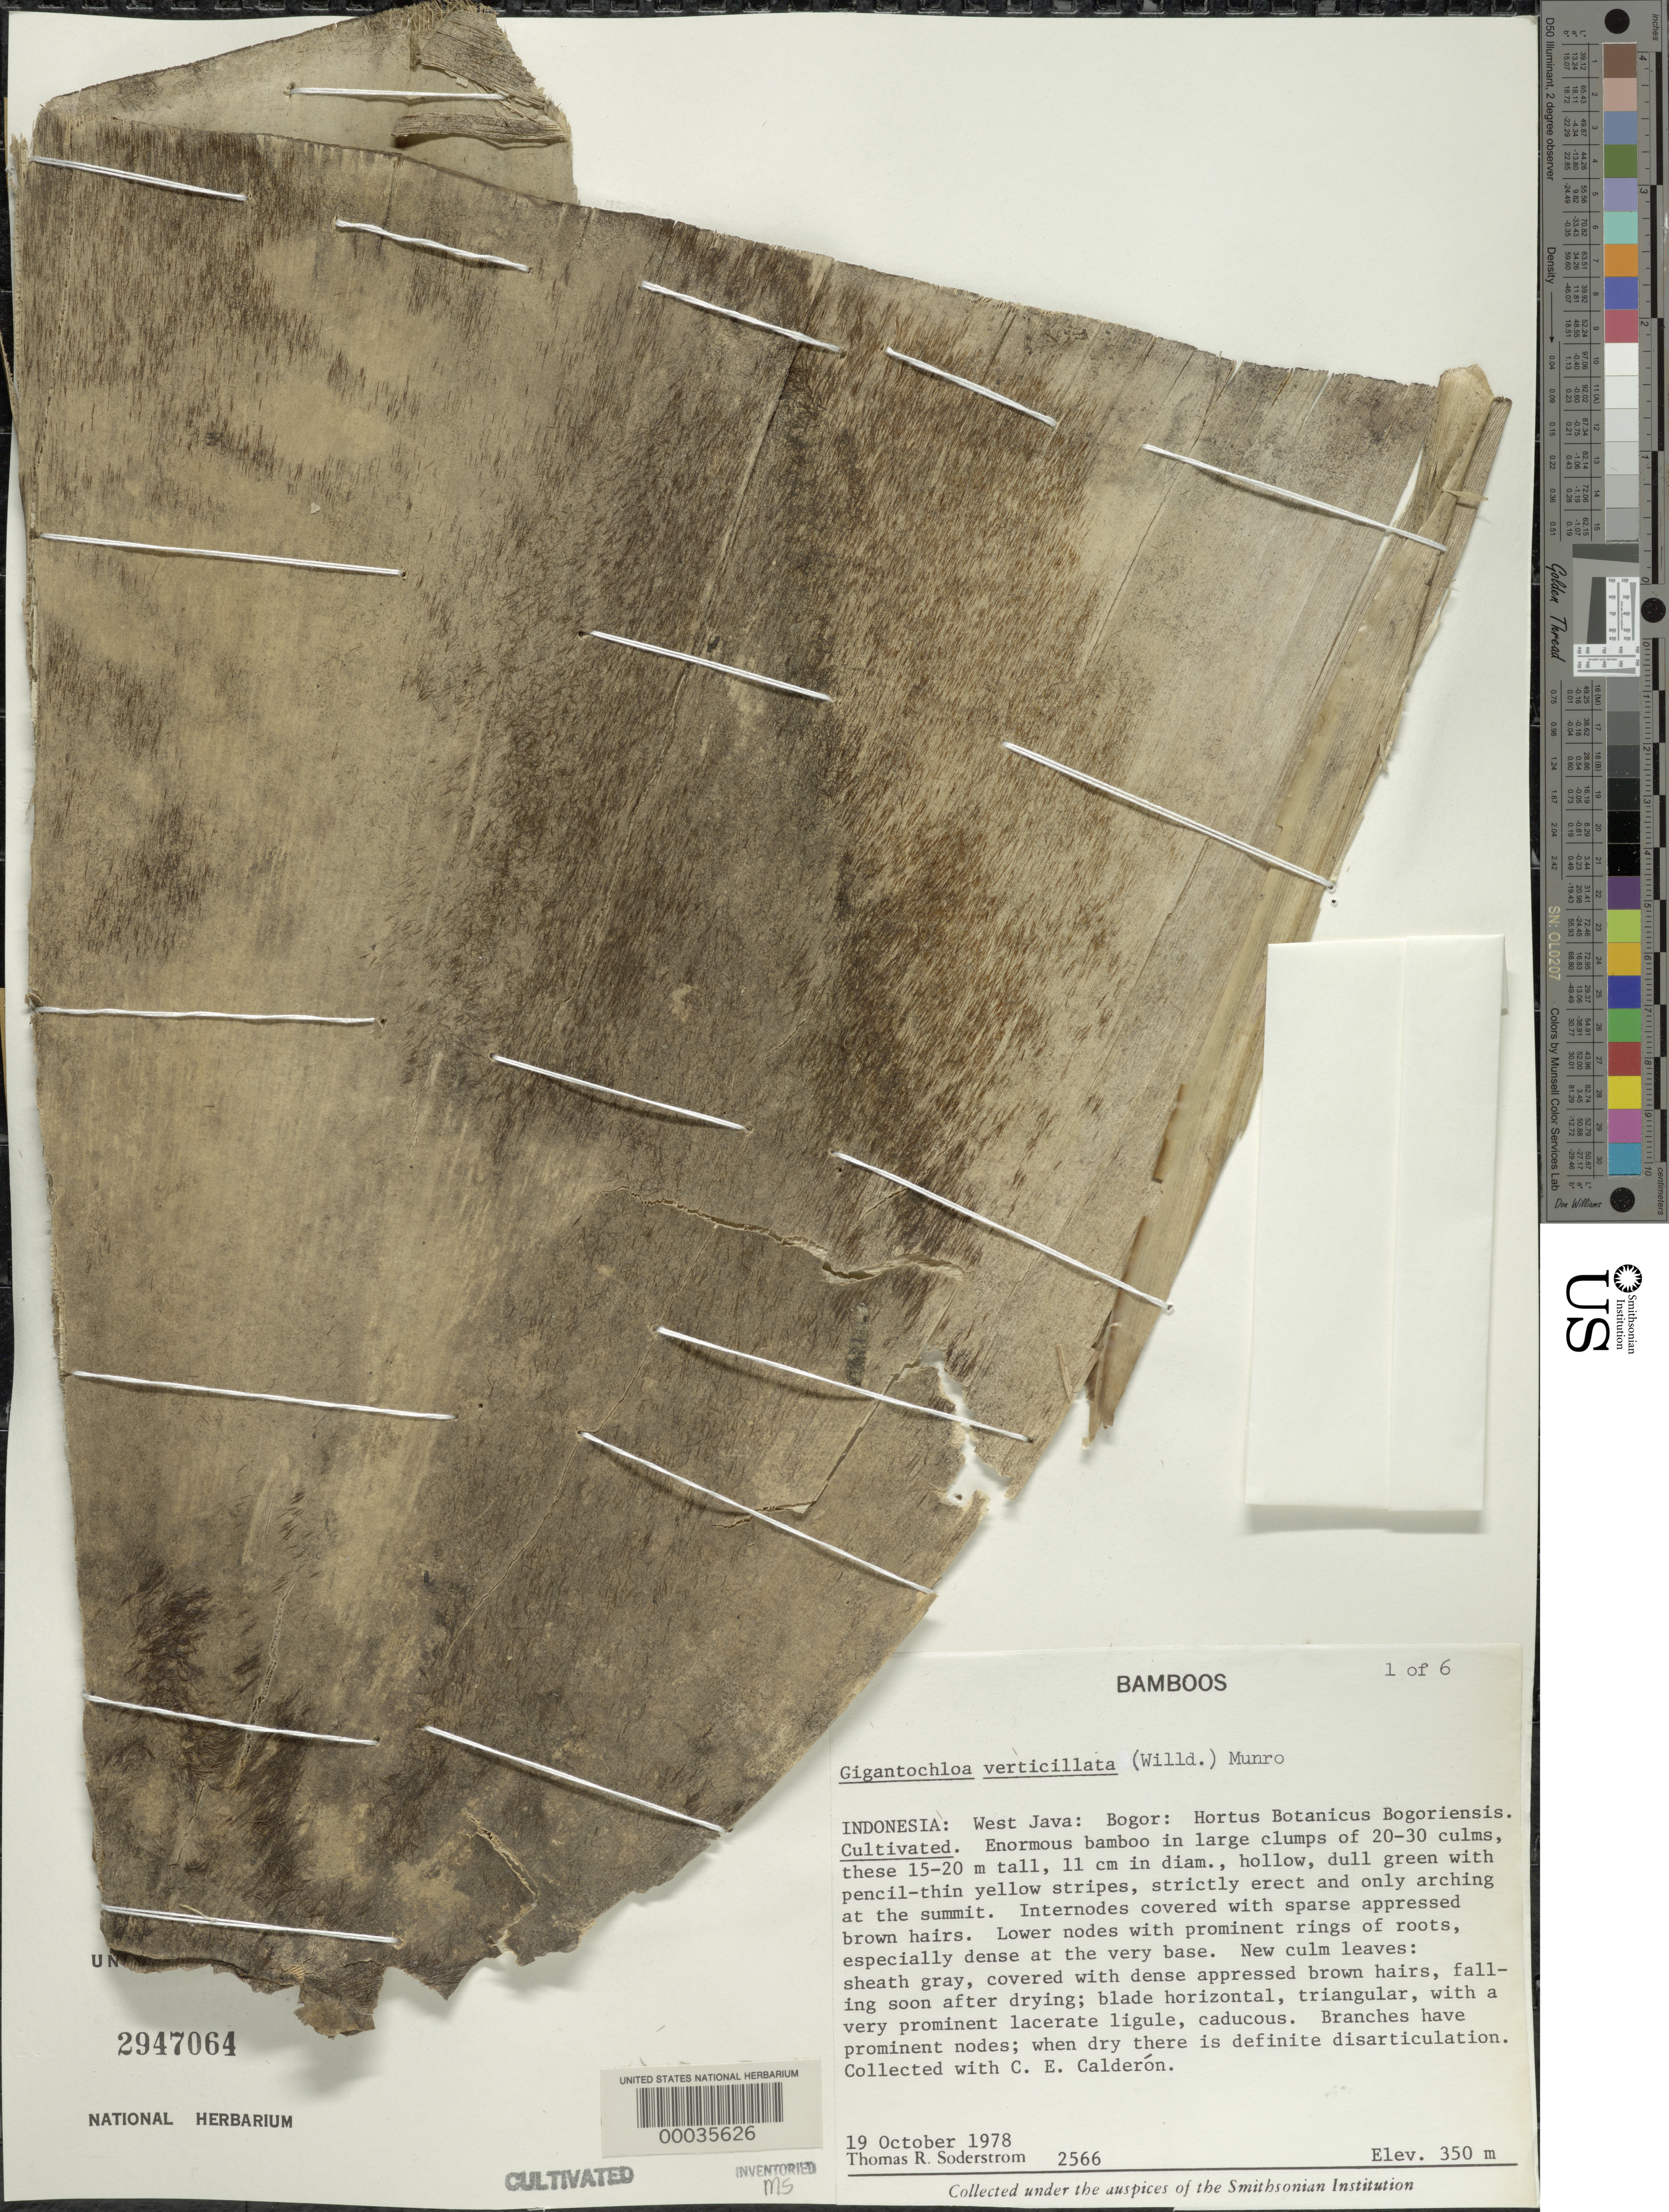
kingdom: Plantae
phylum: Tracheophyta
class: Liliopsida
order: Poales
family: Poaceae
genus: Dendrocalamus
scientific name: Dendrocalamus verticillata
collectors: T. R. Soderstrom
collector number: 2566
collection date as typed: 19 Oct 1978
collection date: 1978-10-19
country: Indonesia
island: Java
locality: Hortus botanicus borgoriensis-bogor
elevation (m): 350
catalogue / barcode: US 2947064